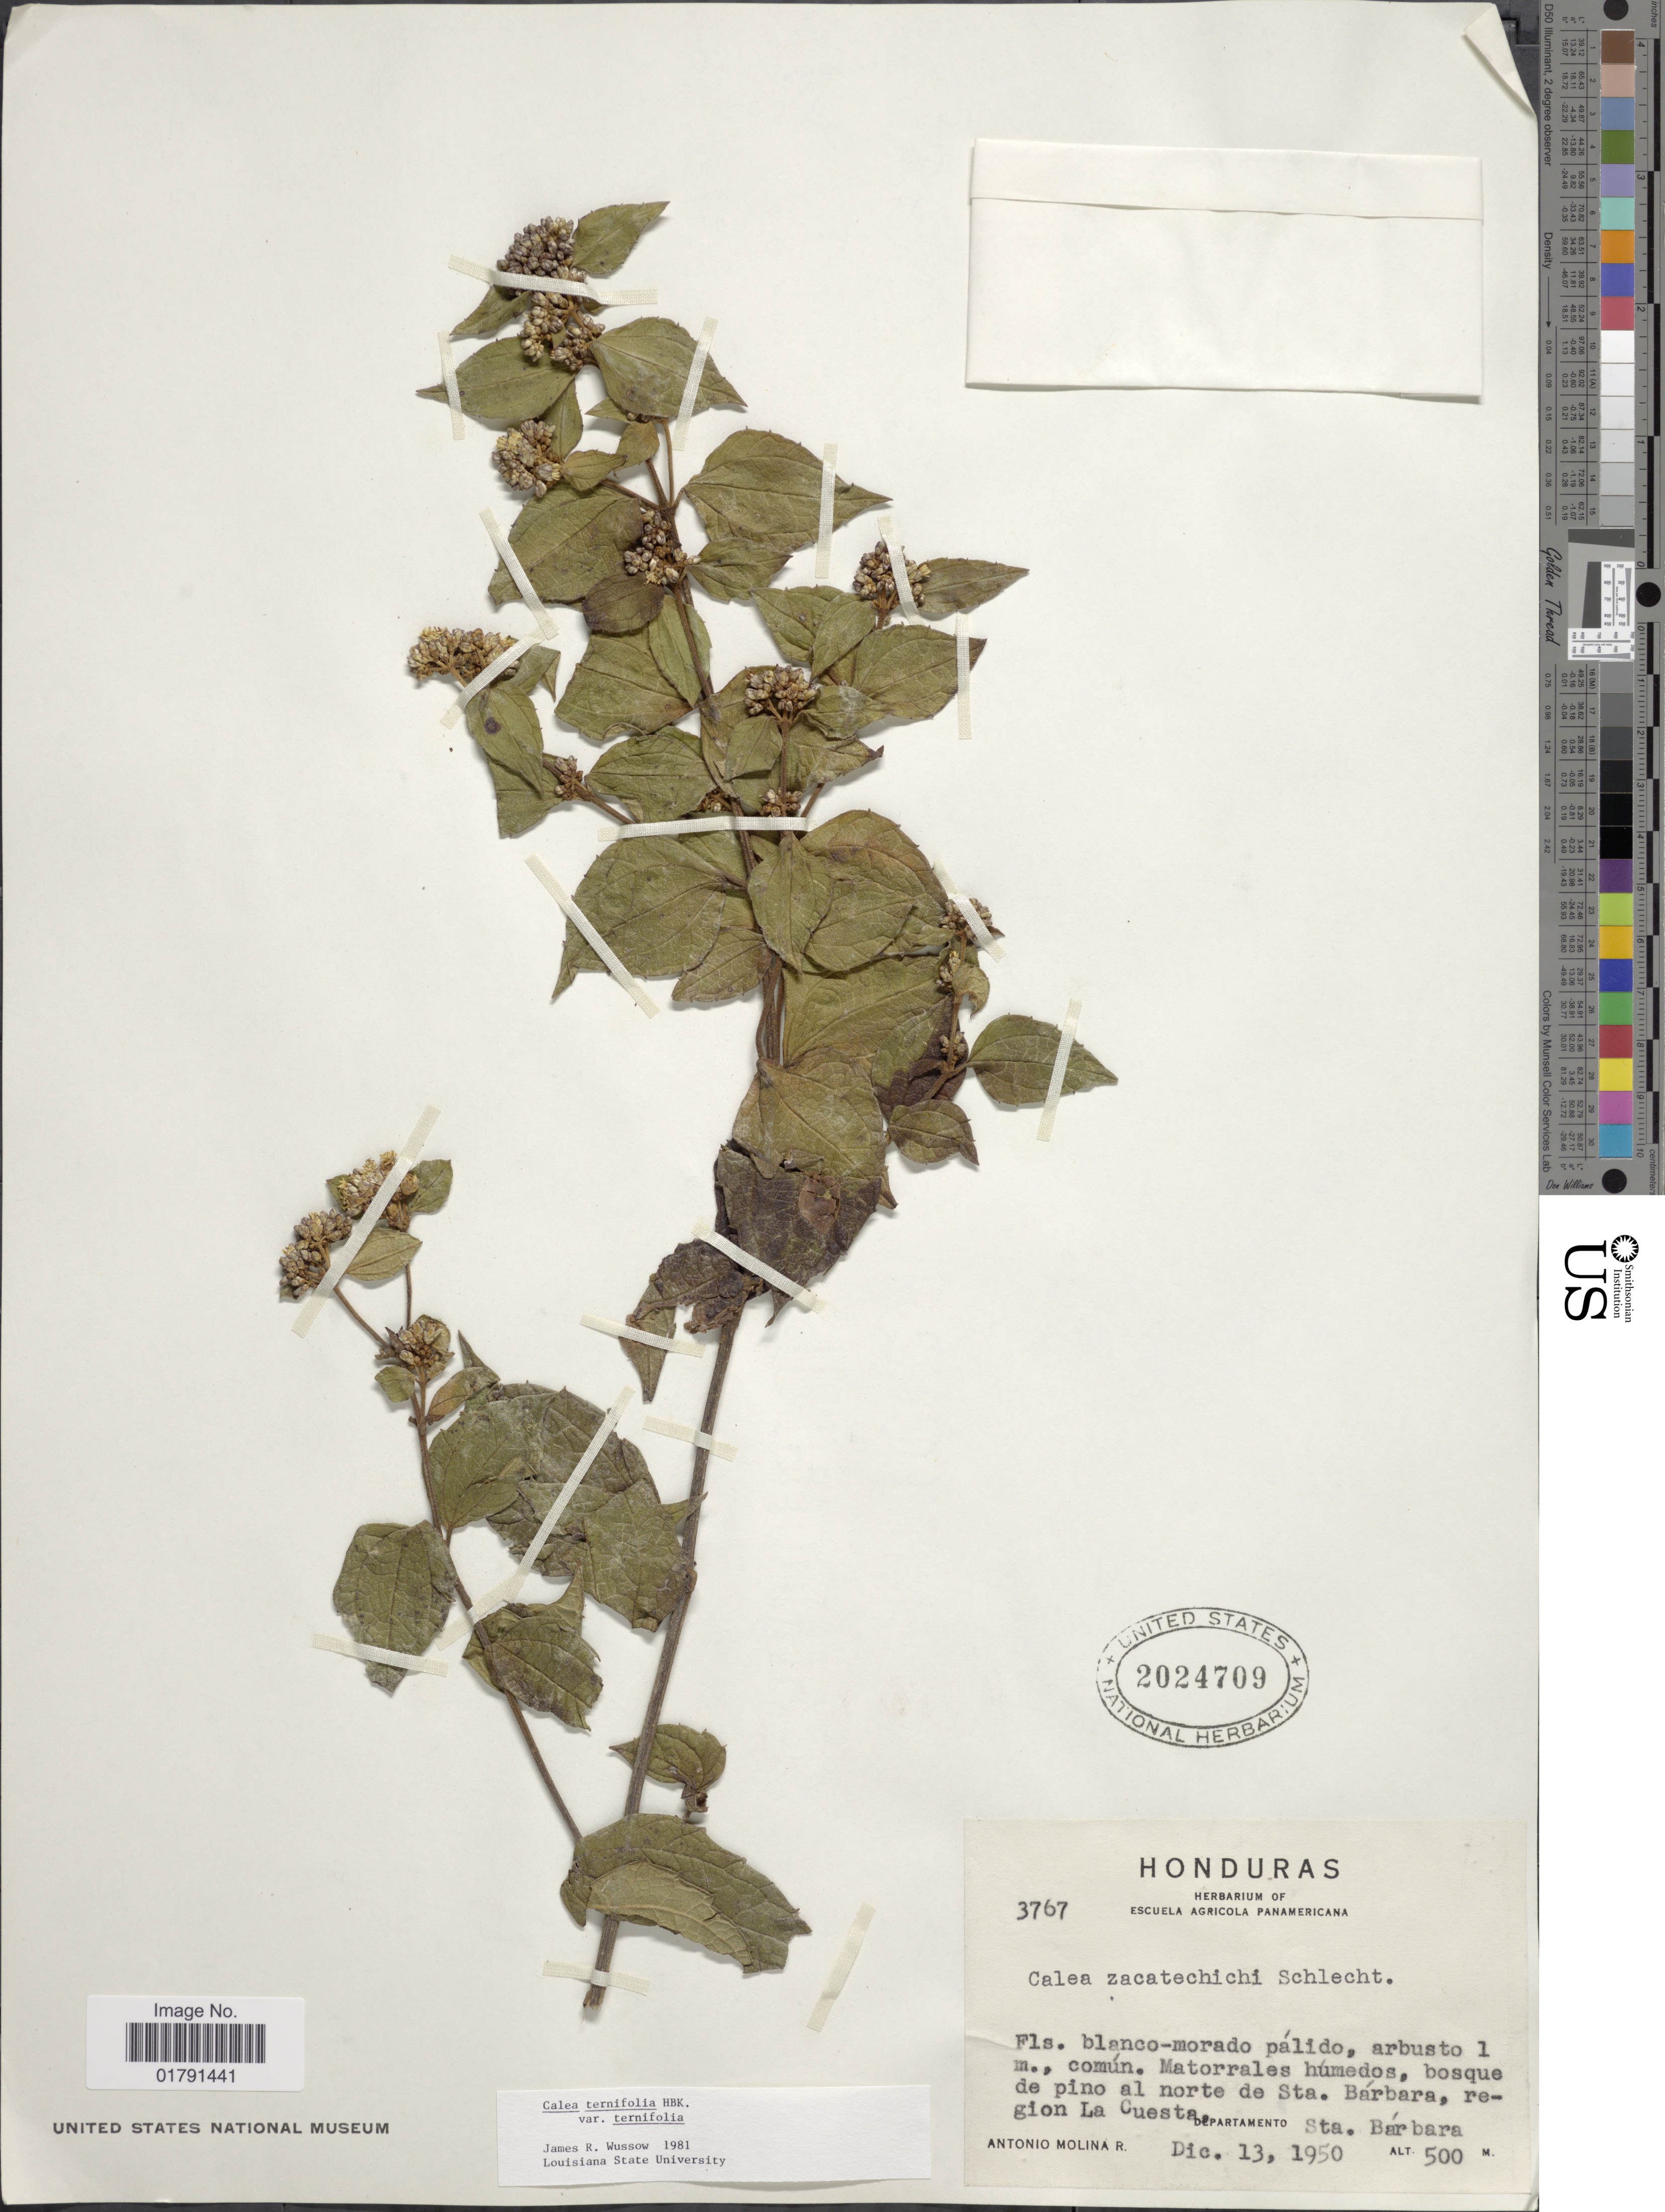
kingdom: Plantae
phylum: Tracheophyta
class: Magnoliopsida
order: Asterales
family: Asteraceae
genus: Calea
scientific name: Calea ternifolia var. ternifolia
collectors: A. Molina R.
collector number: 3767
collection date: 1950-12-13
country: Honduras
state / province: Santa Bárbara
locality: Al norte de Sta. Barbara, region La Cuesta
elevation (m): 500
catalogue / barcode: US 2024709